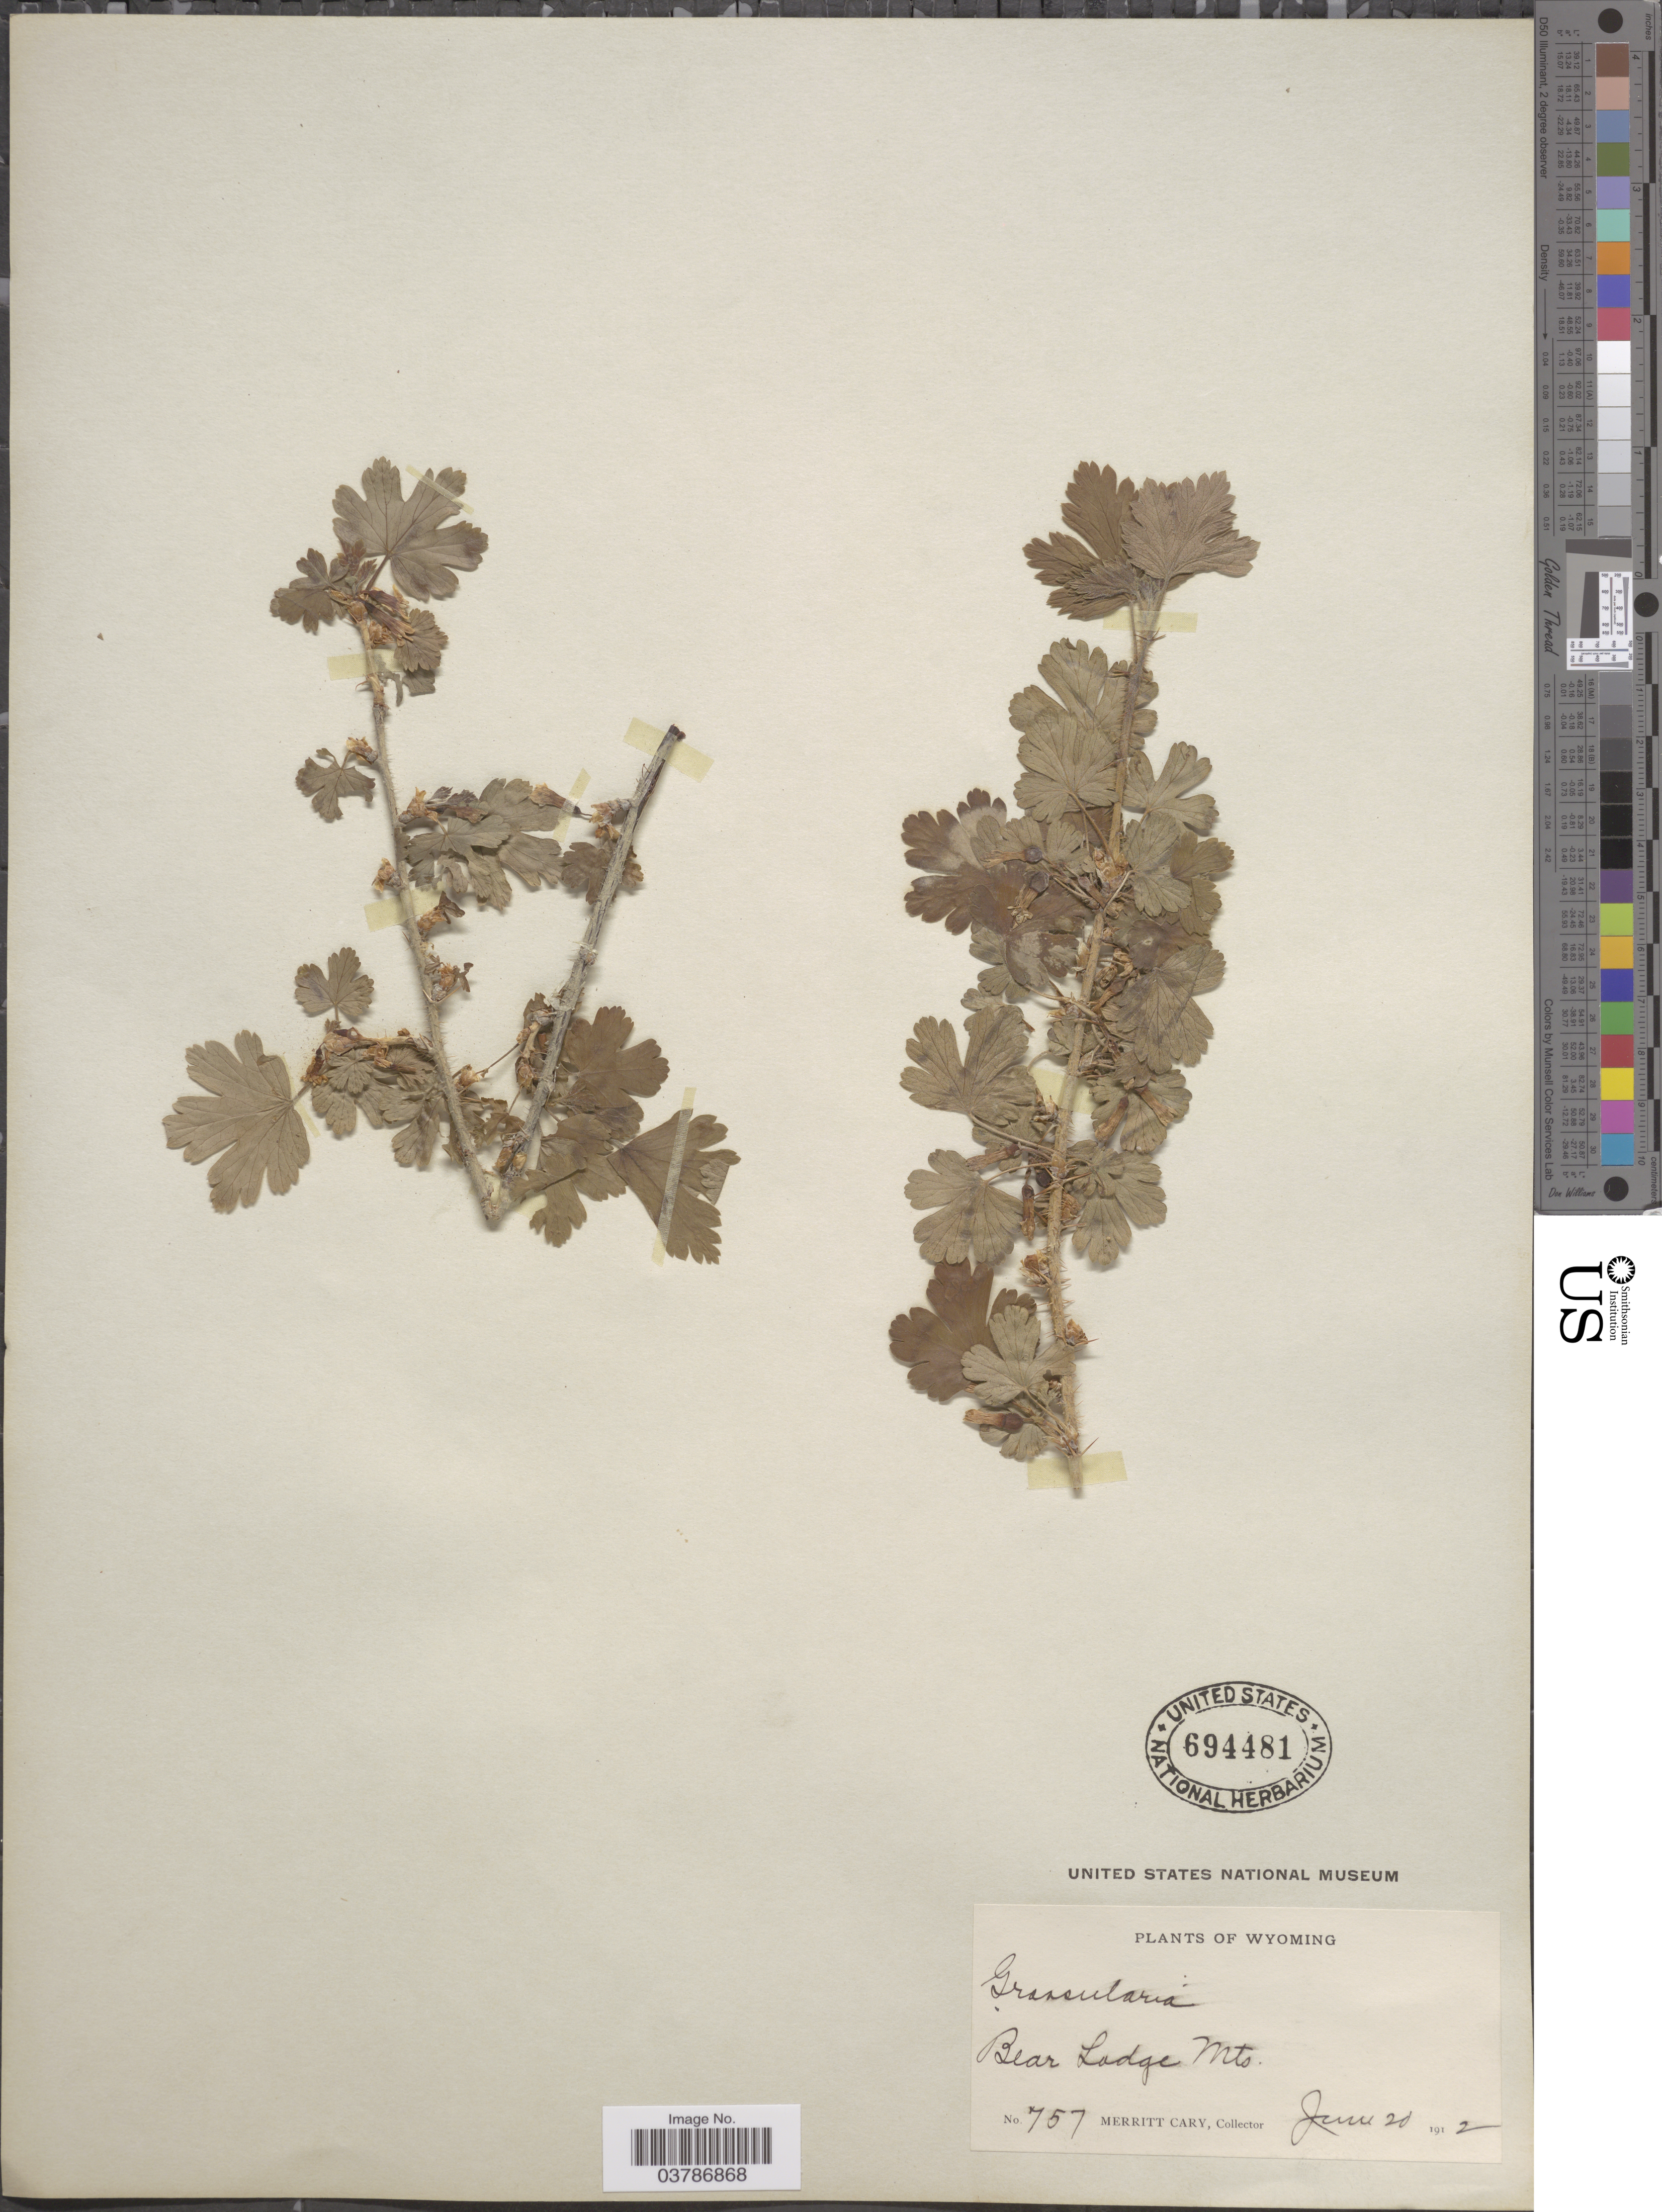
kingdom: Plantae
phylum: Tracheophyta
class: Magnoliopsida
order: Saxifragales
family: Grossulariaceae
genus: Ribes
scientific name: Ribes sp.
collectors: M. Cary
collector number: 757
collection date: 1912-06-20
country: United States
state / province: Wyoming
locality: Bear Lodge Mts.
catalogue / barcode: US 694481